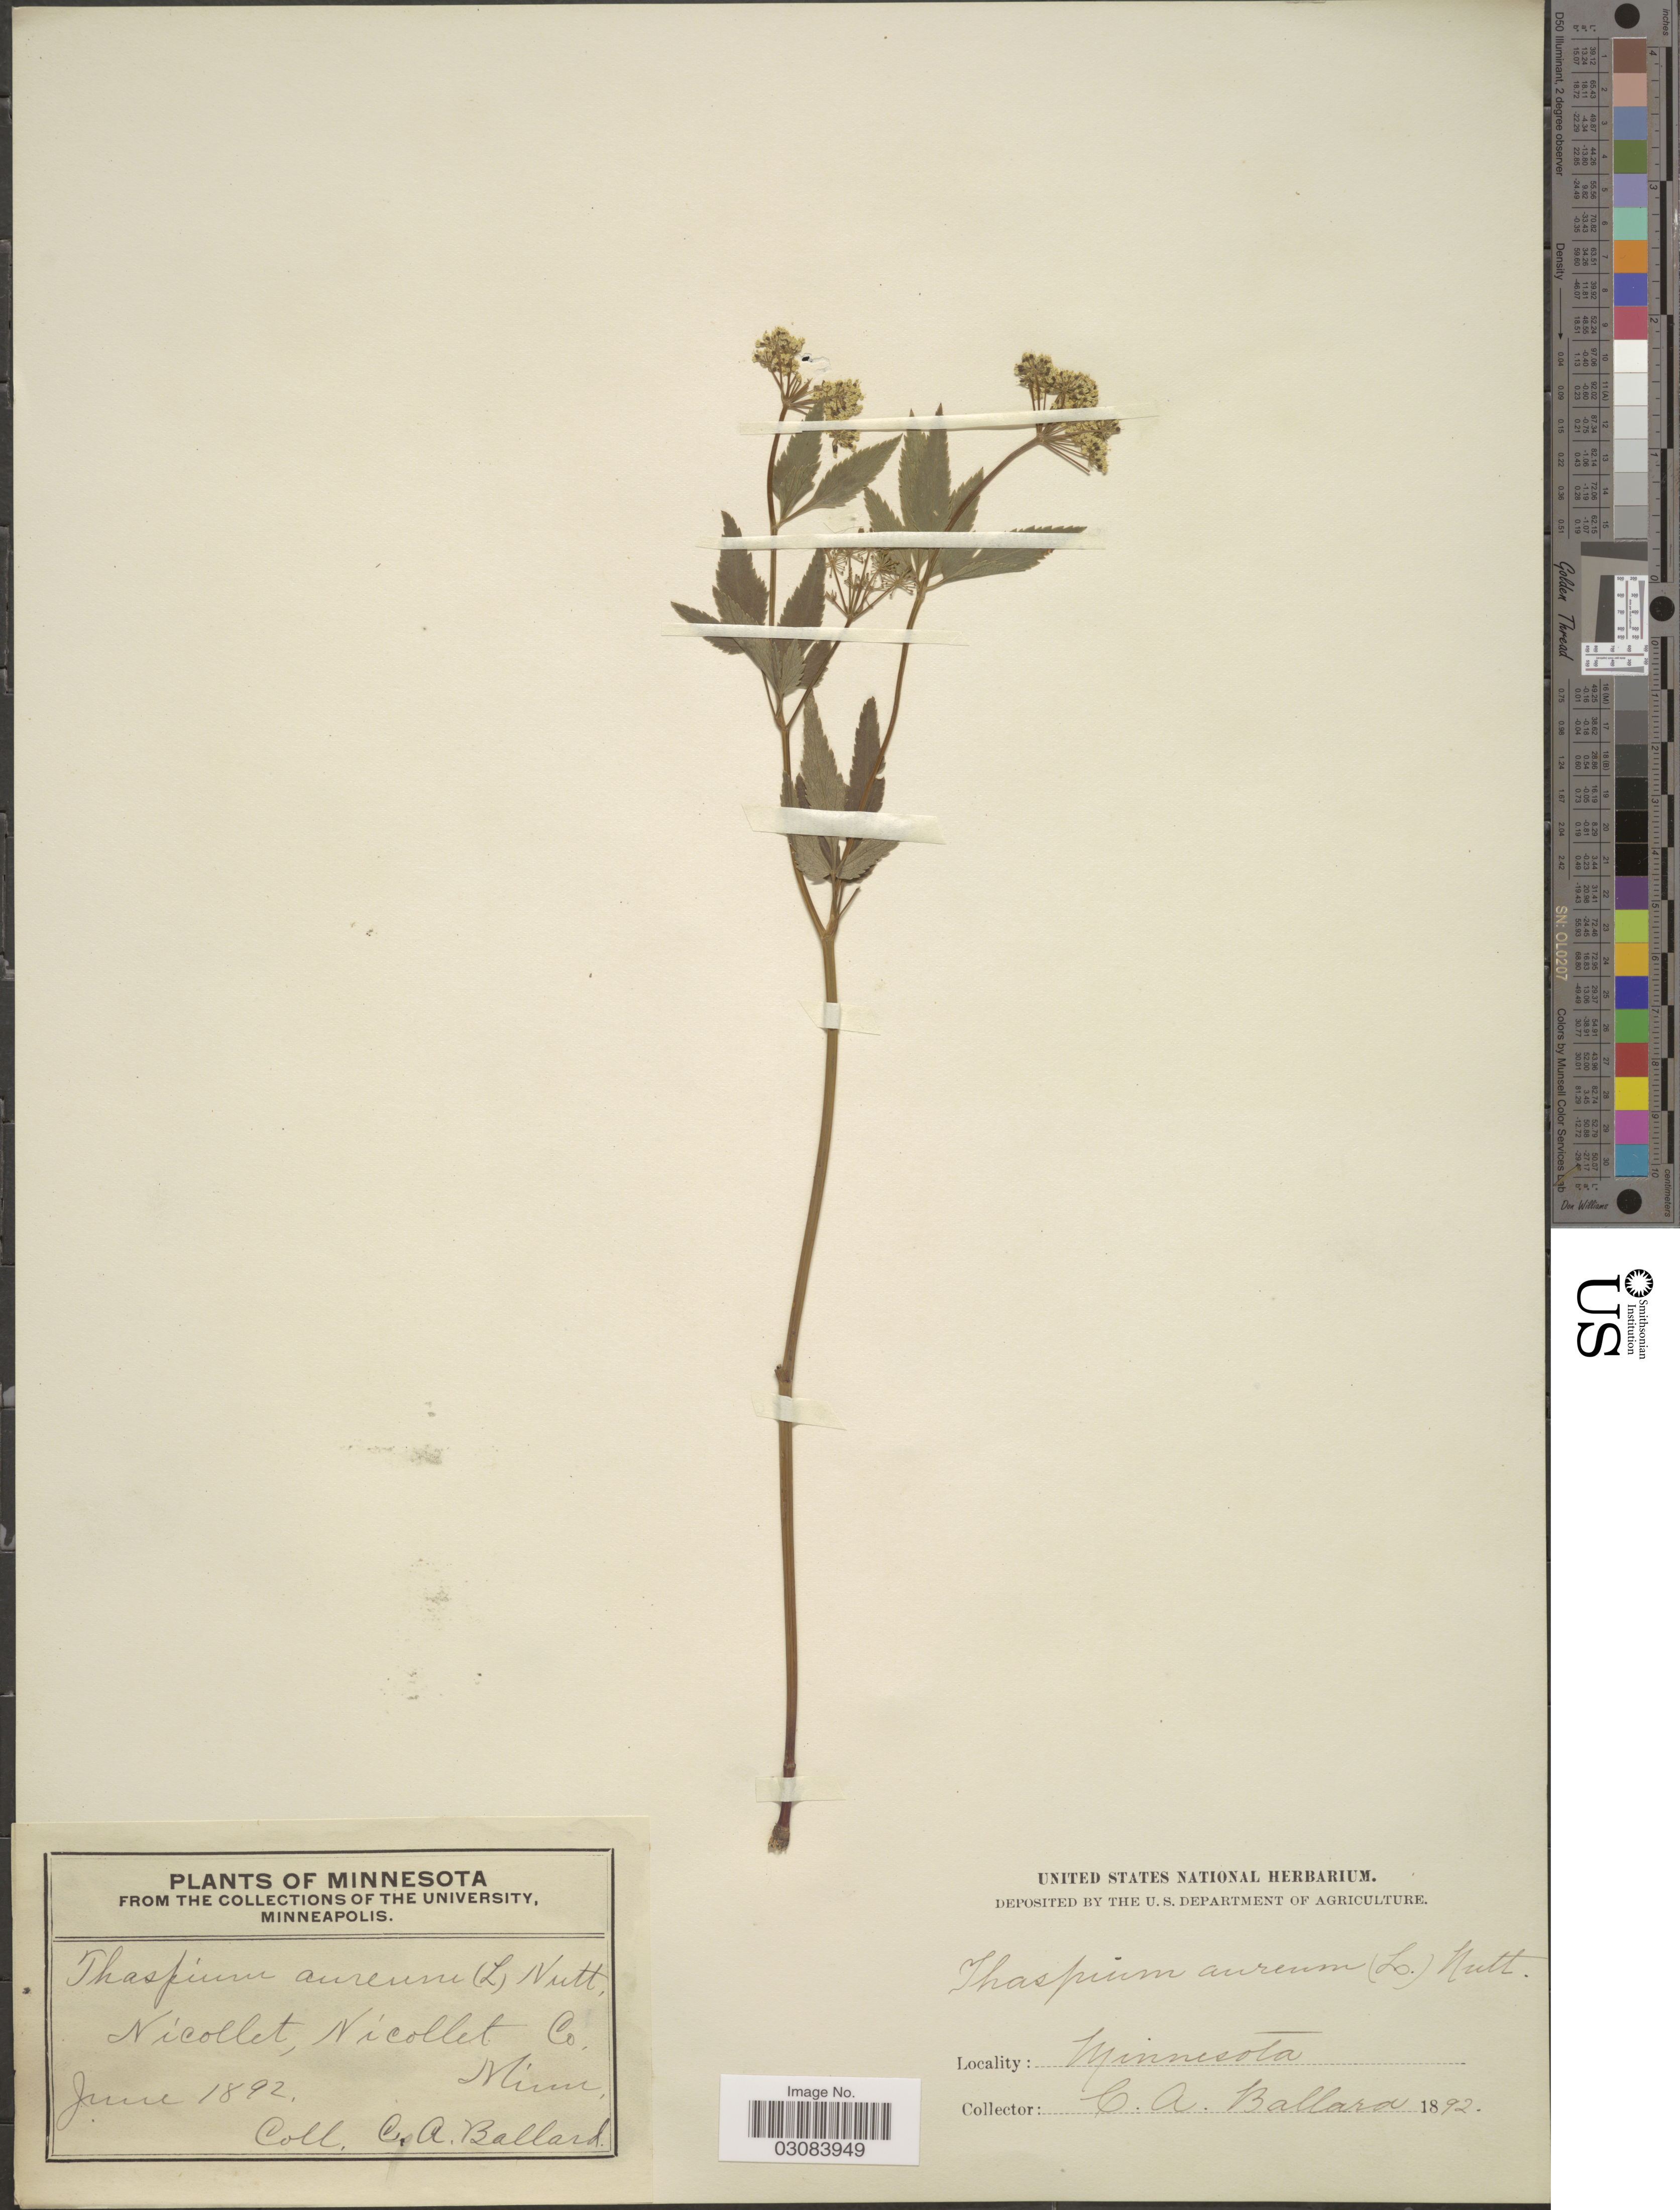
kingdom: Plantae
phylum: Tracheophyta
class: Magnoliopsida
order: Apiales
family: Apiaceae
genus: Zizia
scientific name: Zizia aurea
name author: (L.) Koch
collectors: C. A. Ballard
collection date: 1892-06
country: United States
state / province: Minnesota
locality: Nicollet, Nicollet Co.